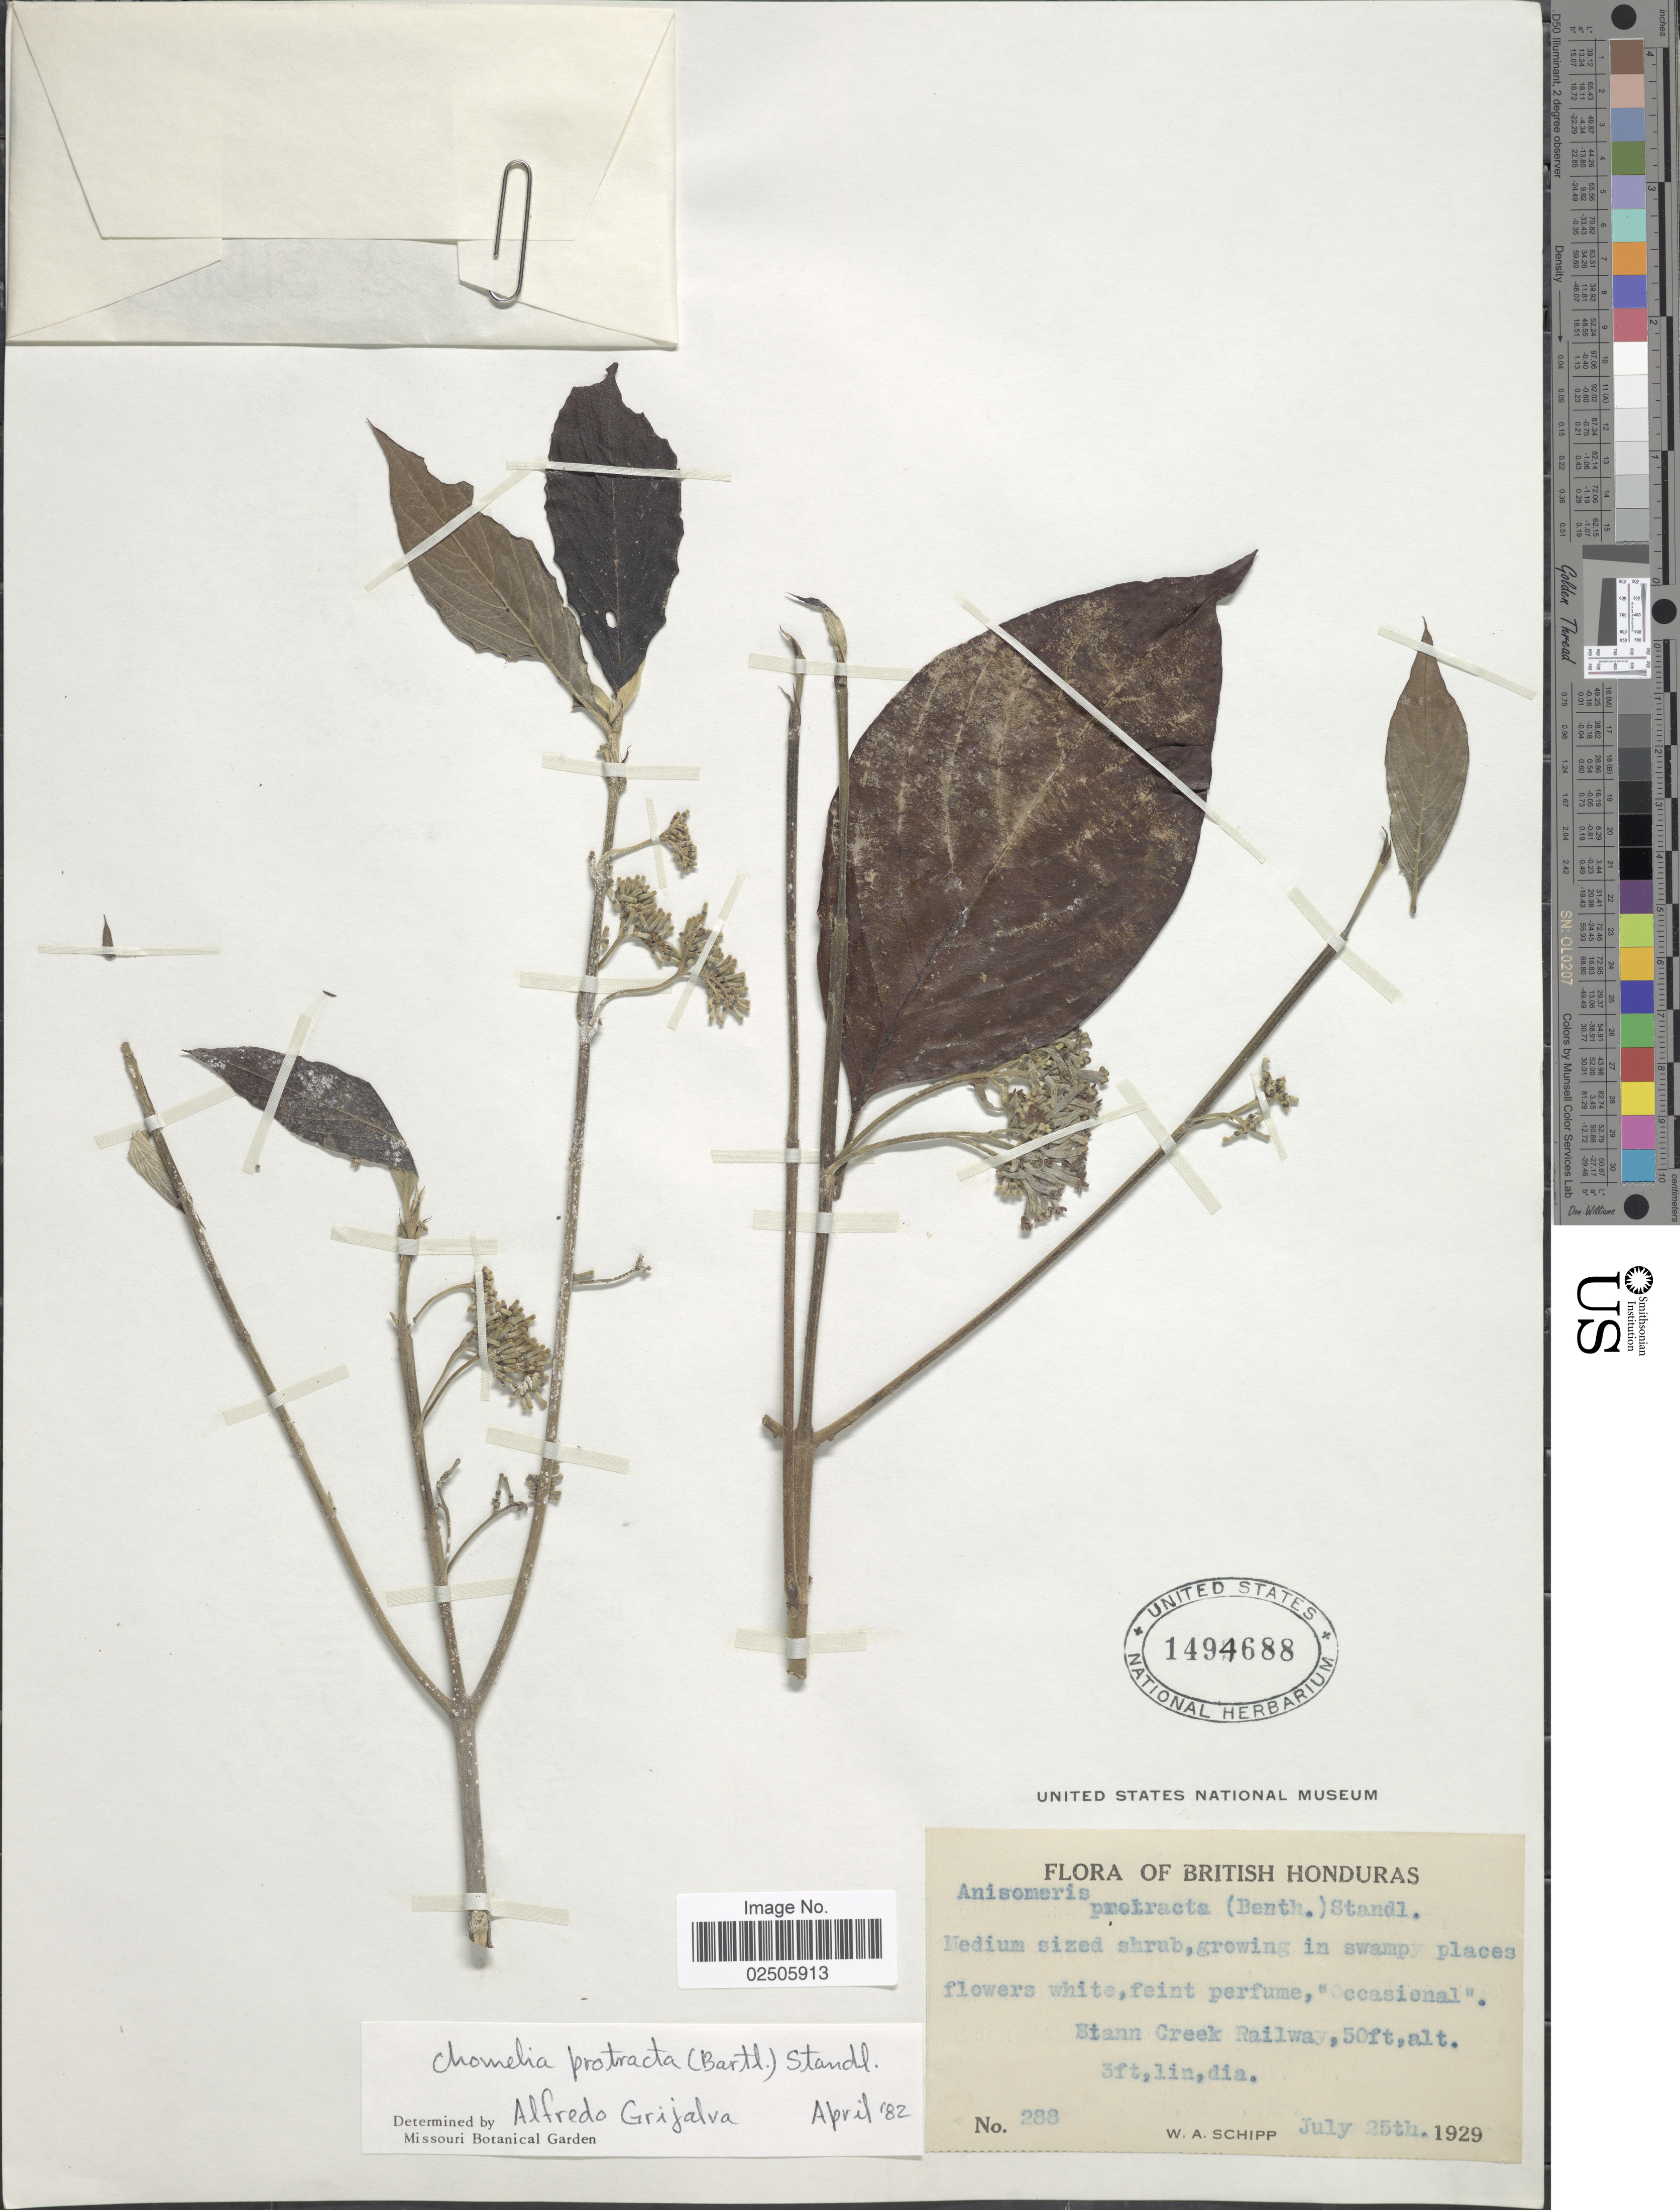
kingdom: Plantae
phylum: Tracheophyta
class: Magnoliopsida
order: Gentianales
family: Rubiaceae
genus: Chomelia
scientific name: Chomelia protracta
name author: (Bartl. ex DC.) Standl.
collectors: W. Schipp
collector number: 288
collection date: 1929-07-25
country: Belize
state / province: Stann Creek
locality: British Honduras, Stann Creek Railway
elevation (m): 15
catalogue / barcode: US 1494688